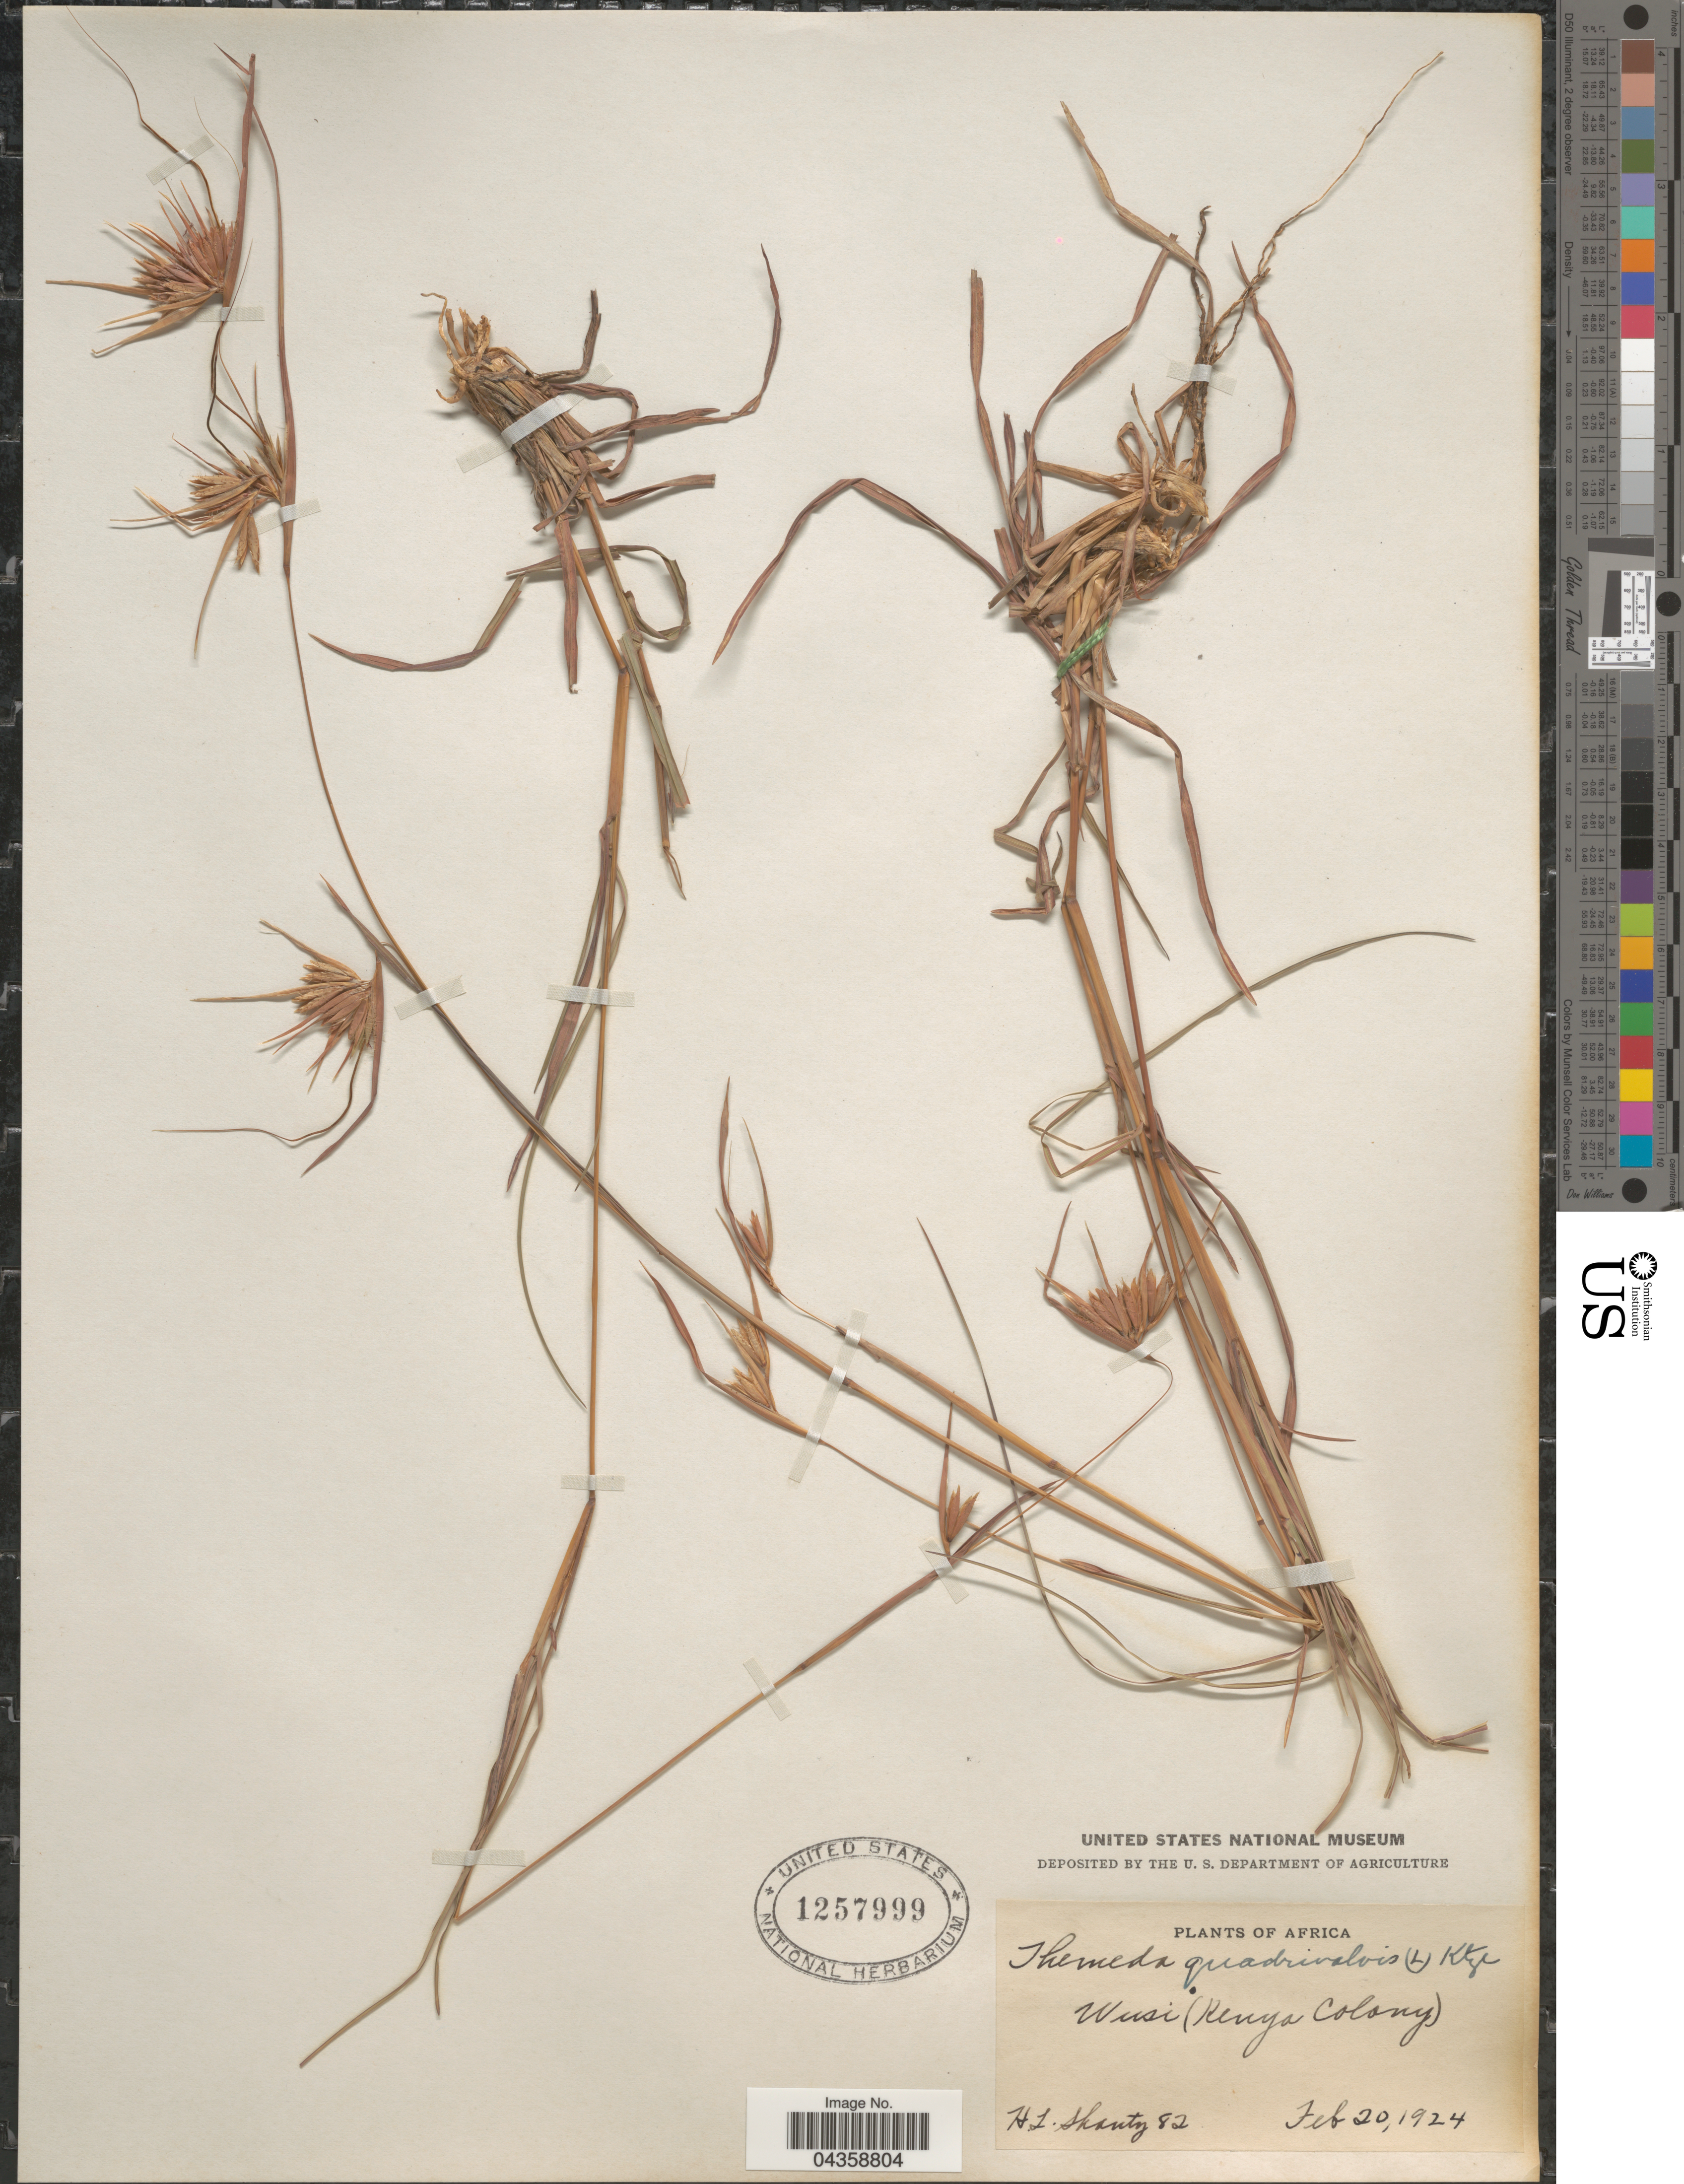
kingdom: Plantae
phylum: Tracheophyta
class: Liliopsida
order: Poales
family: Poaceae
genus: Themeda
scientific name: Themeda quadrivalvis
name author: (L.) Kuntze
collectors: H. Shantz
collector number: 82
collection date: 1924-02-20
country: Kenya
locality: Wusi (Kenya Colony).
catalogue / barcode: US 1257999